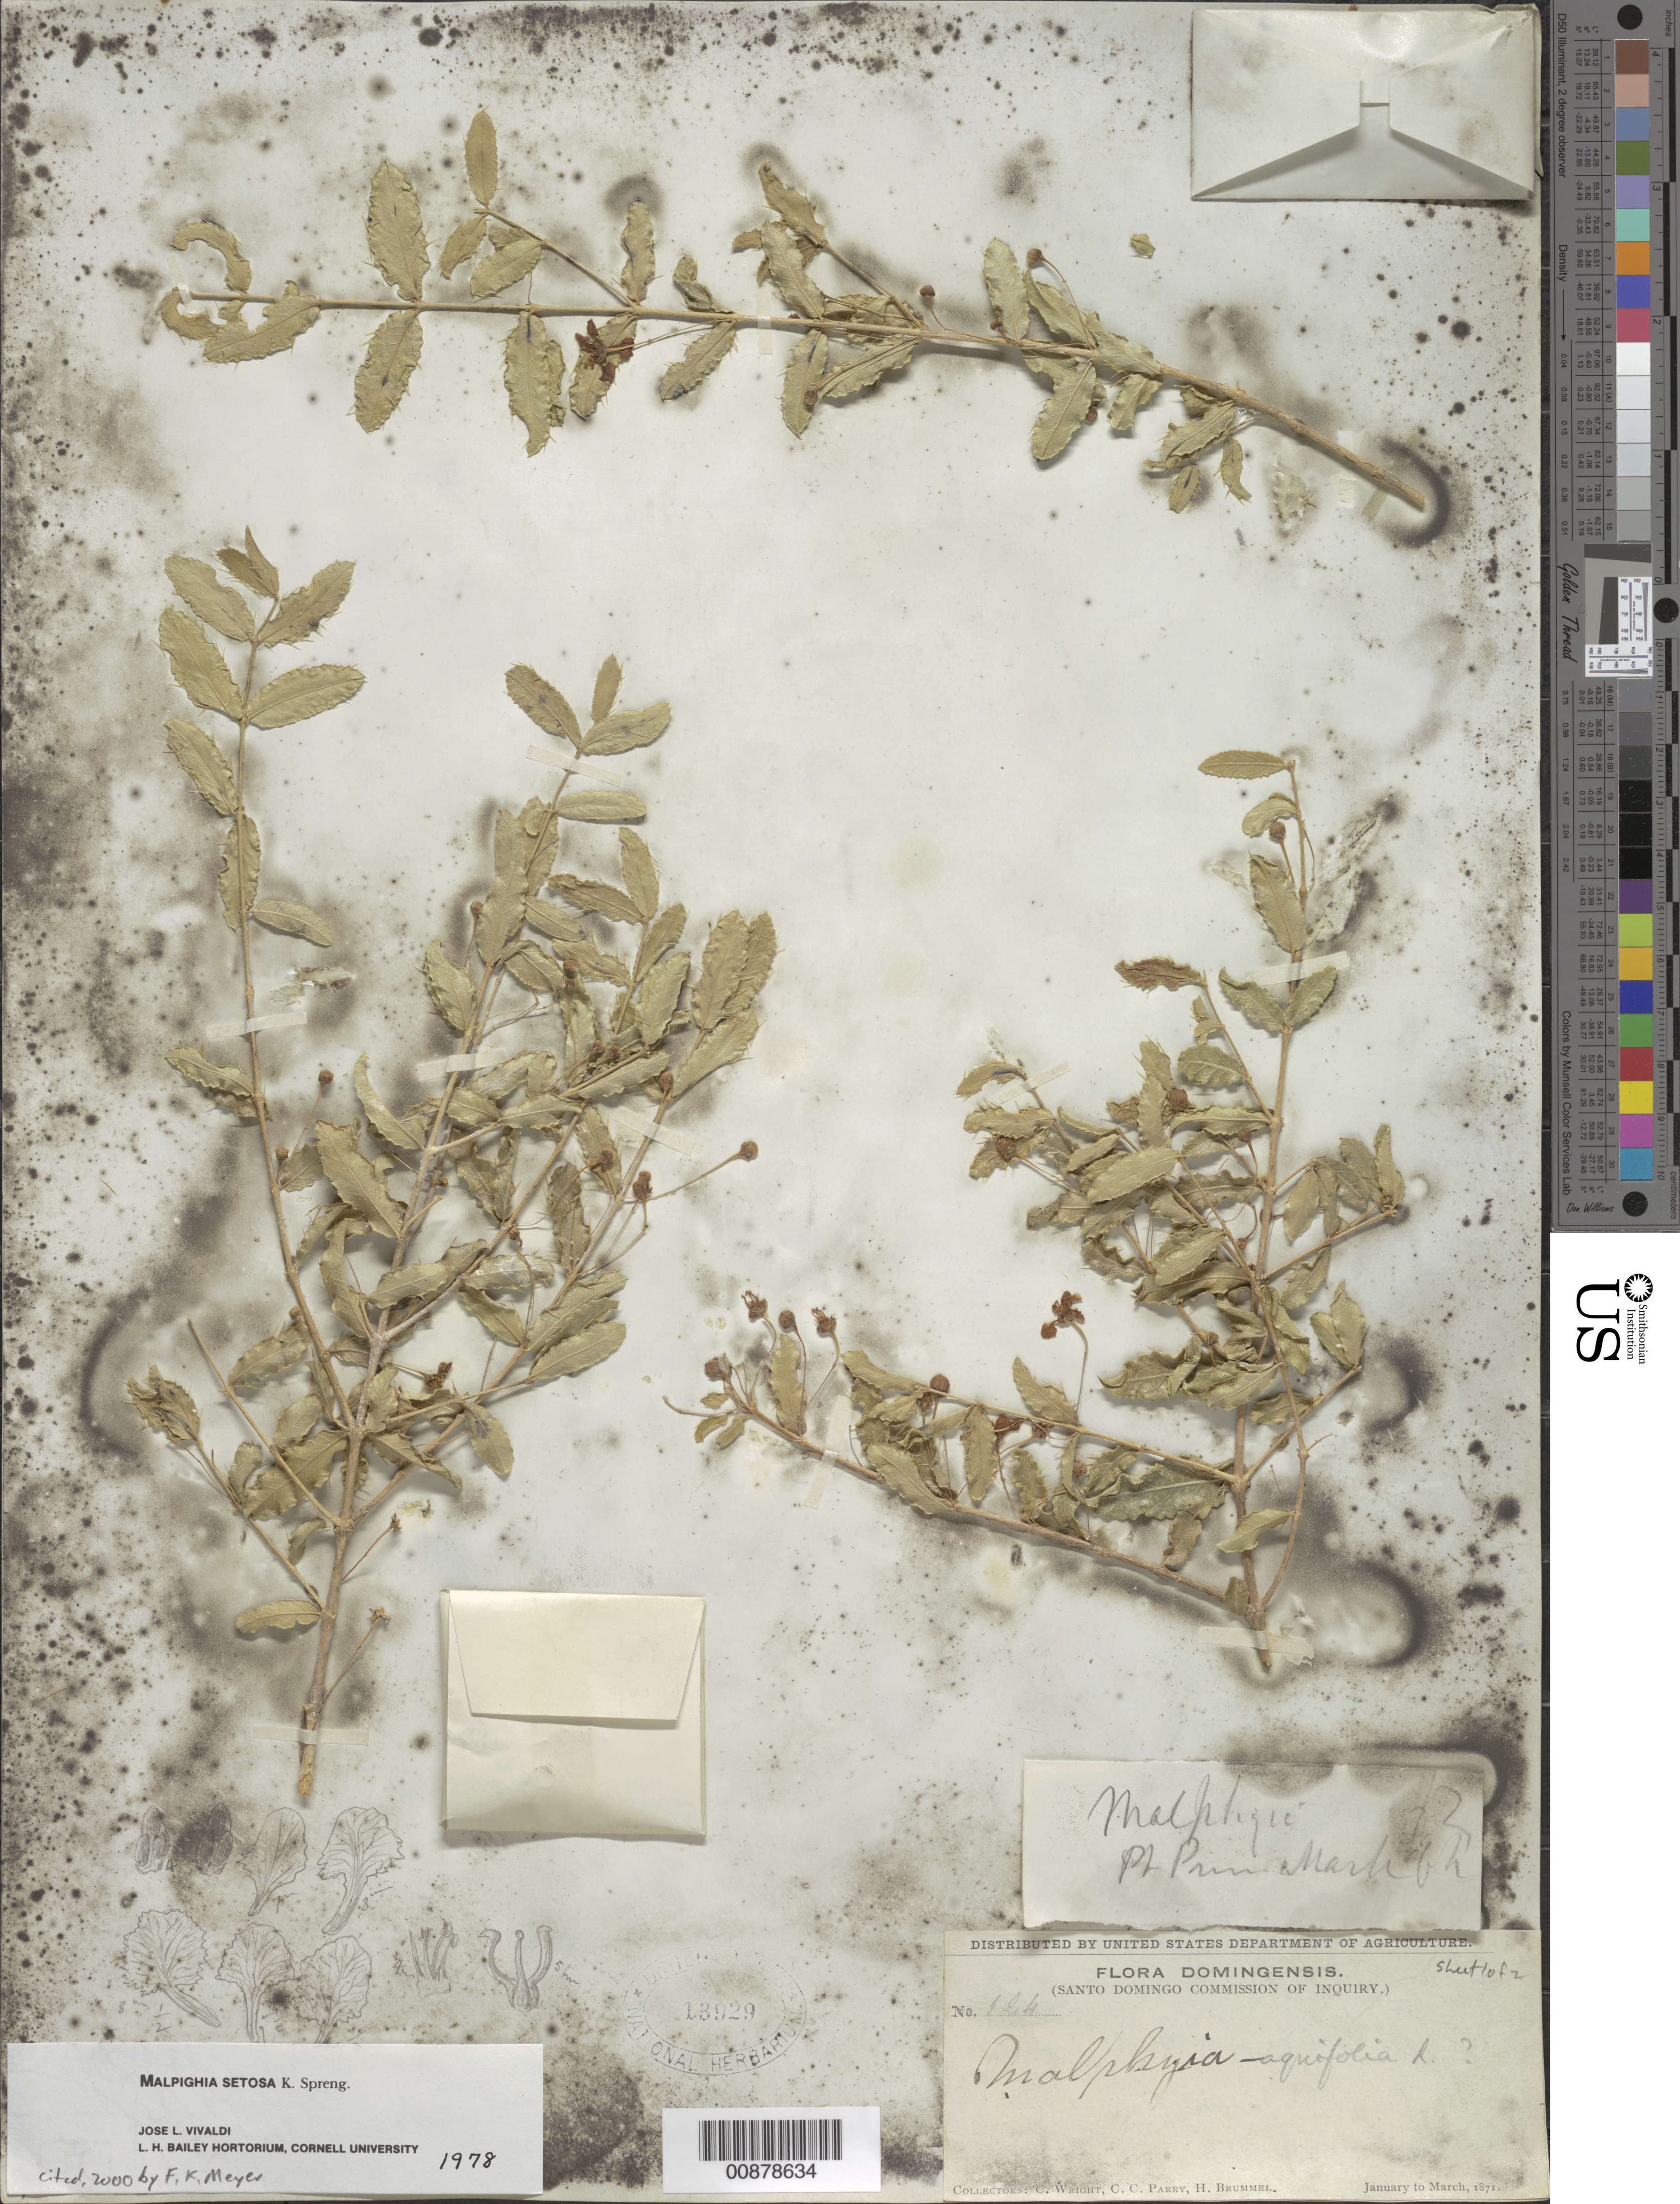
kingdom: Plantae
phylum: Tracheophyta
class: Magnoliopsida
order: Malpighiales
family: Malpighiaceae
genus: Malpighia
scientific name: Malpighia setosa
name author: Spreng.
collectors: C. Wright, C. C. Parry & H. Brummel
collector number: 124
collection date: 1871-01/1871-03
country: Dominican Republic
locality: Domingensis.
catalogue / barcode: US 13929